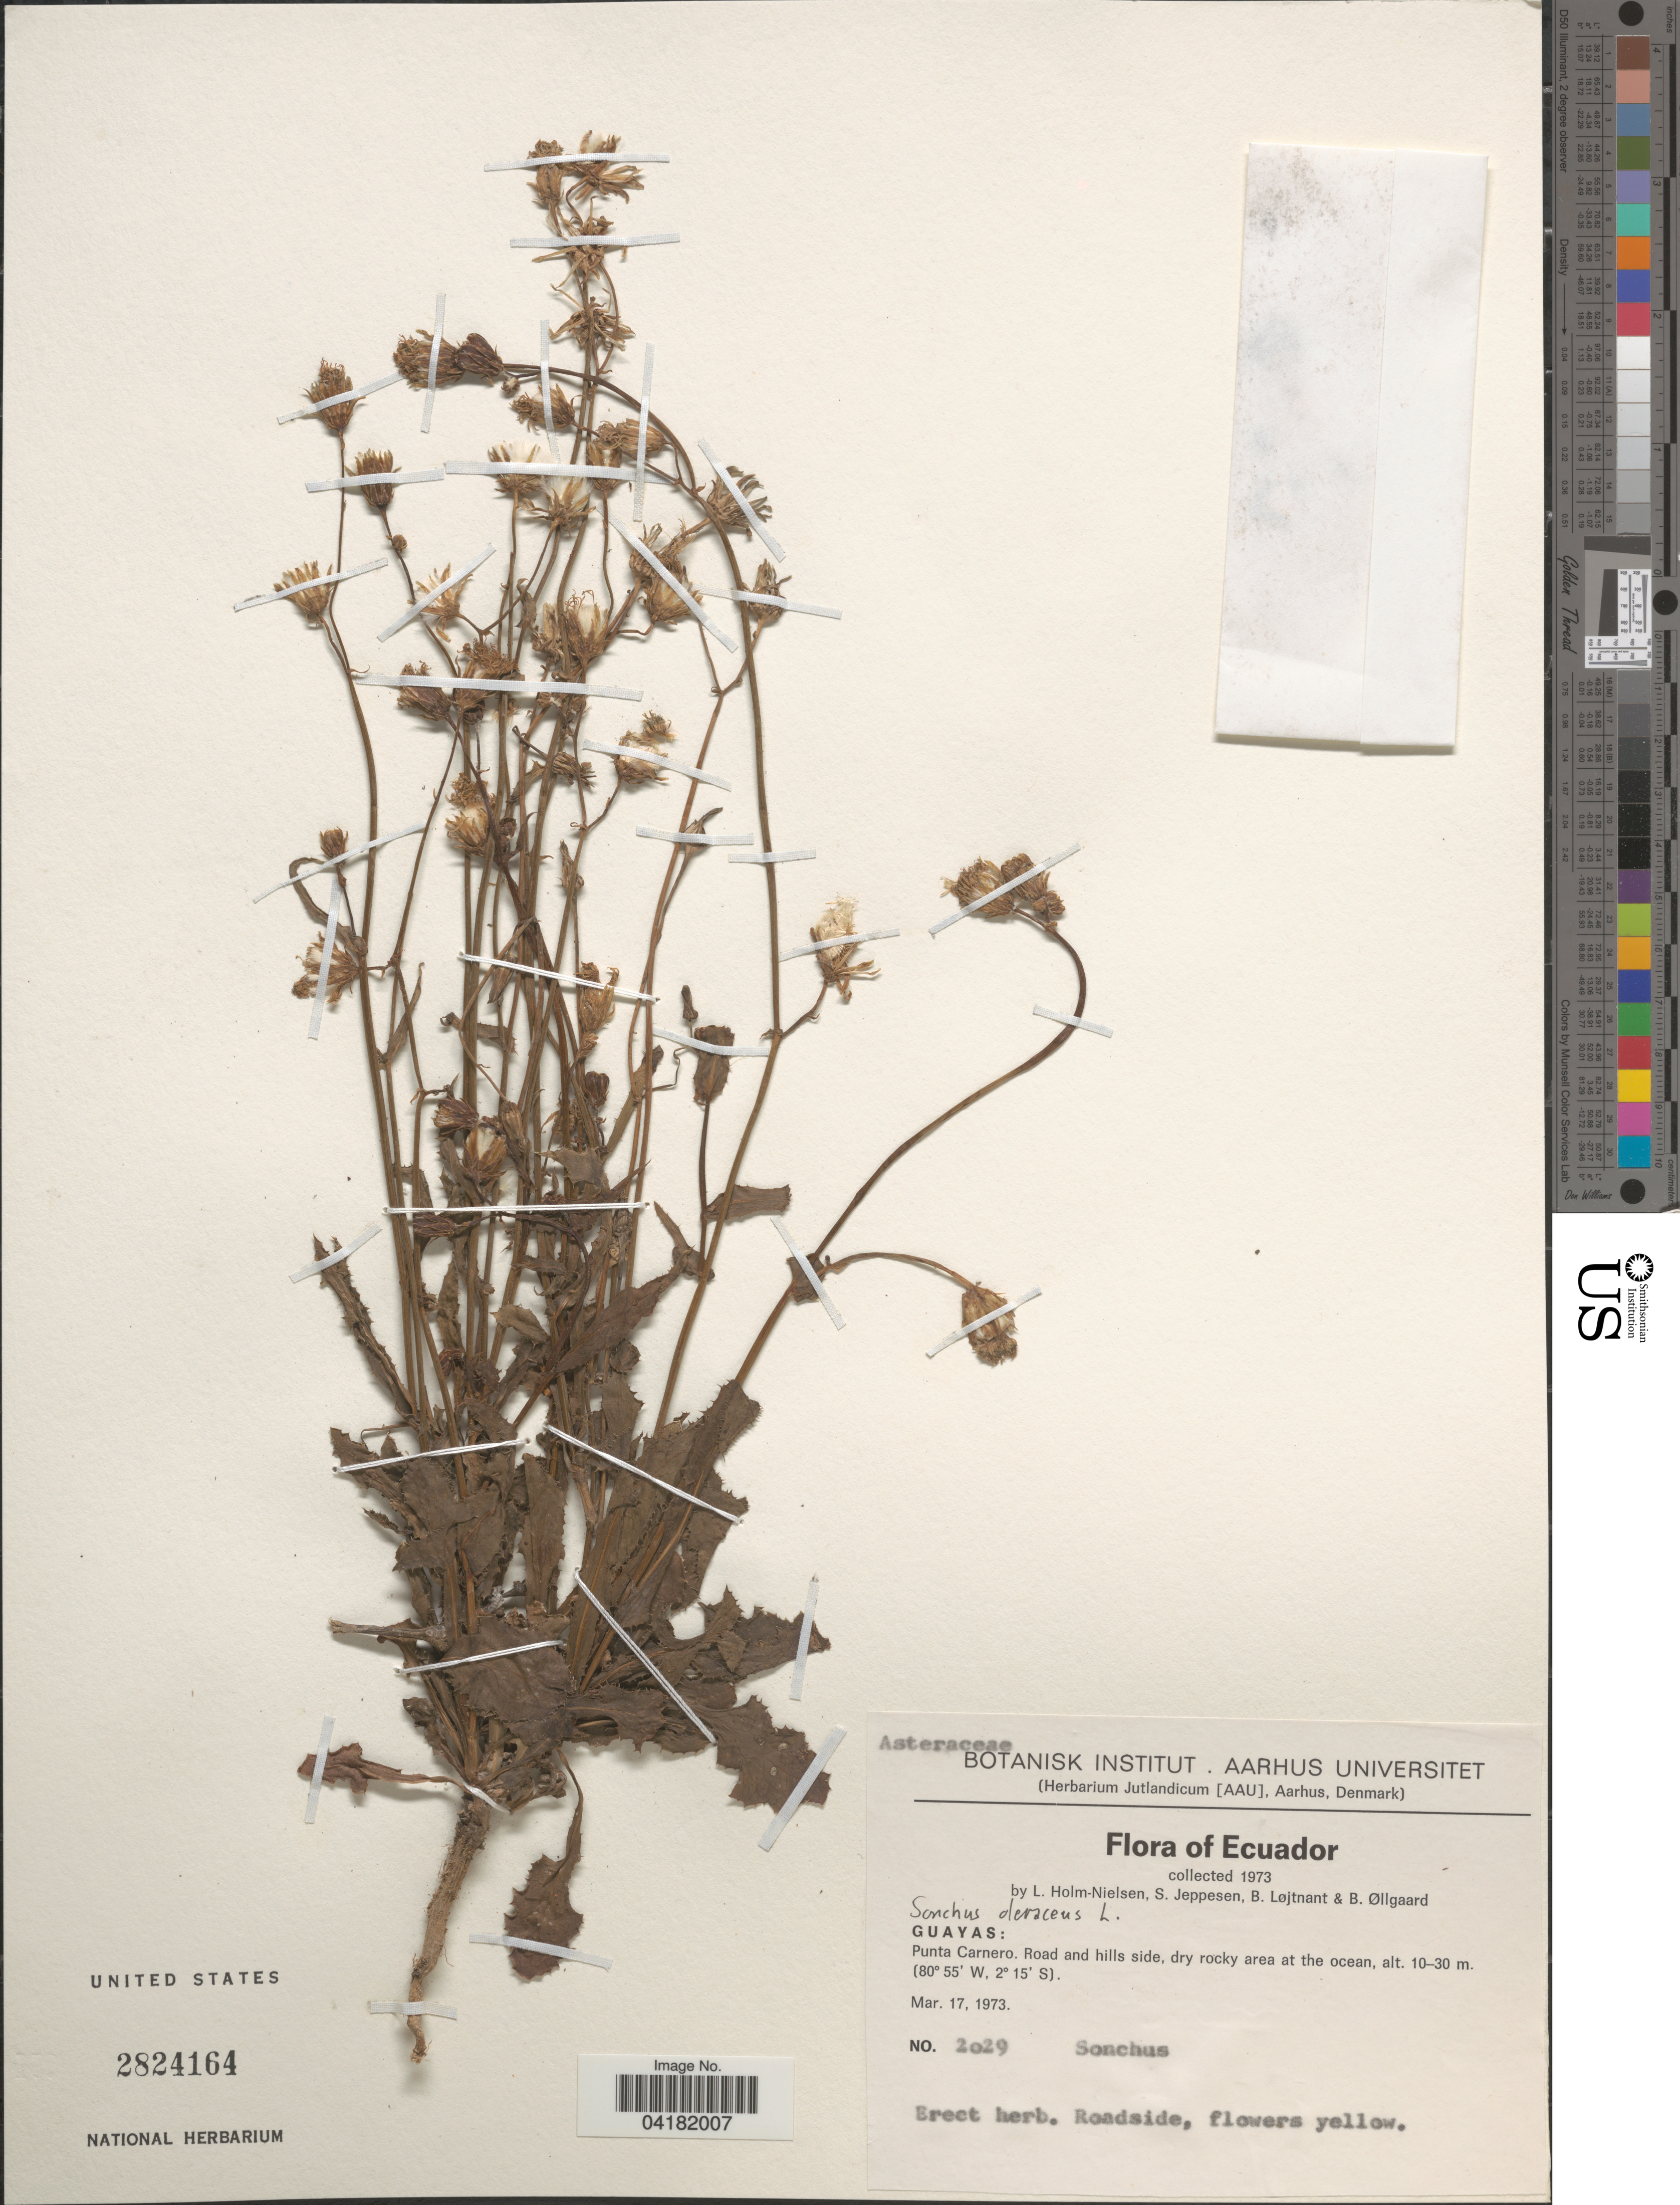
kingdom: Plantae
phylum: Tracheophyta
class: Magnoliopsida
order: Asterales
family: Asteraceae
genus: Sonchus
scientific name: Sonchus oleraceus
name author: L.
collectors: L. Holm-Nielsen, S. Jeppesen, B. Löjtnant & B. Øllgaard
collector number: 2029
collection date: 1973-03-17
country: Ecuador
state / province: Guayas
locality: Punta Carnero. Road and hills side, dry rocky area at the ocean.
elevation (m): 10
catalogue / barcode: US 2824164